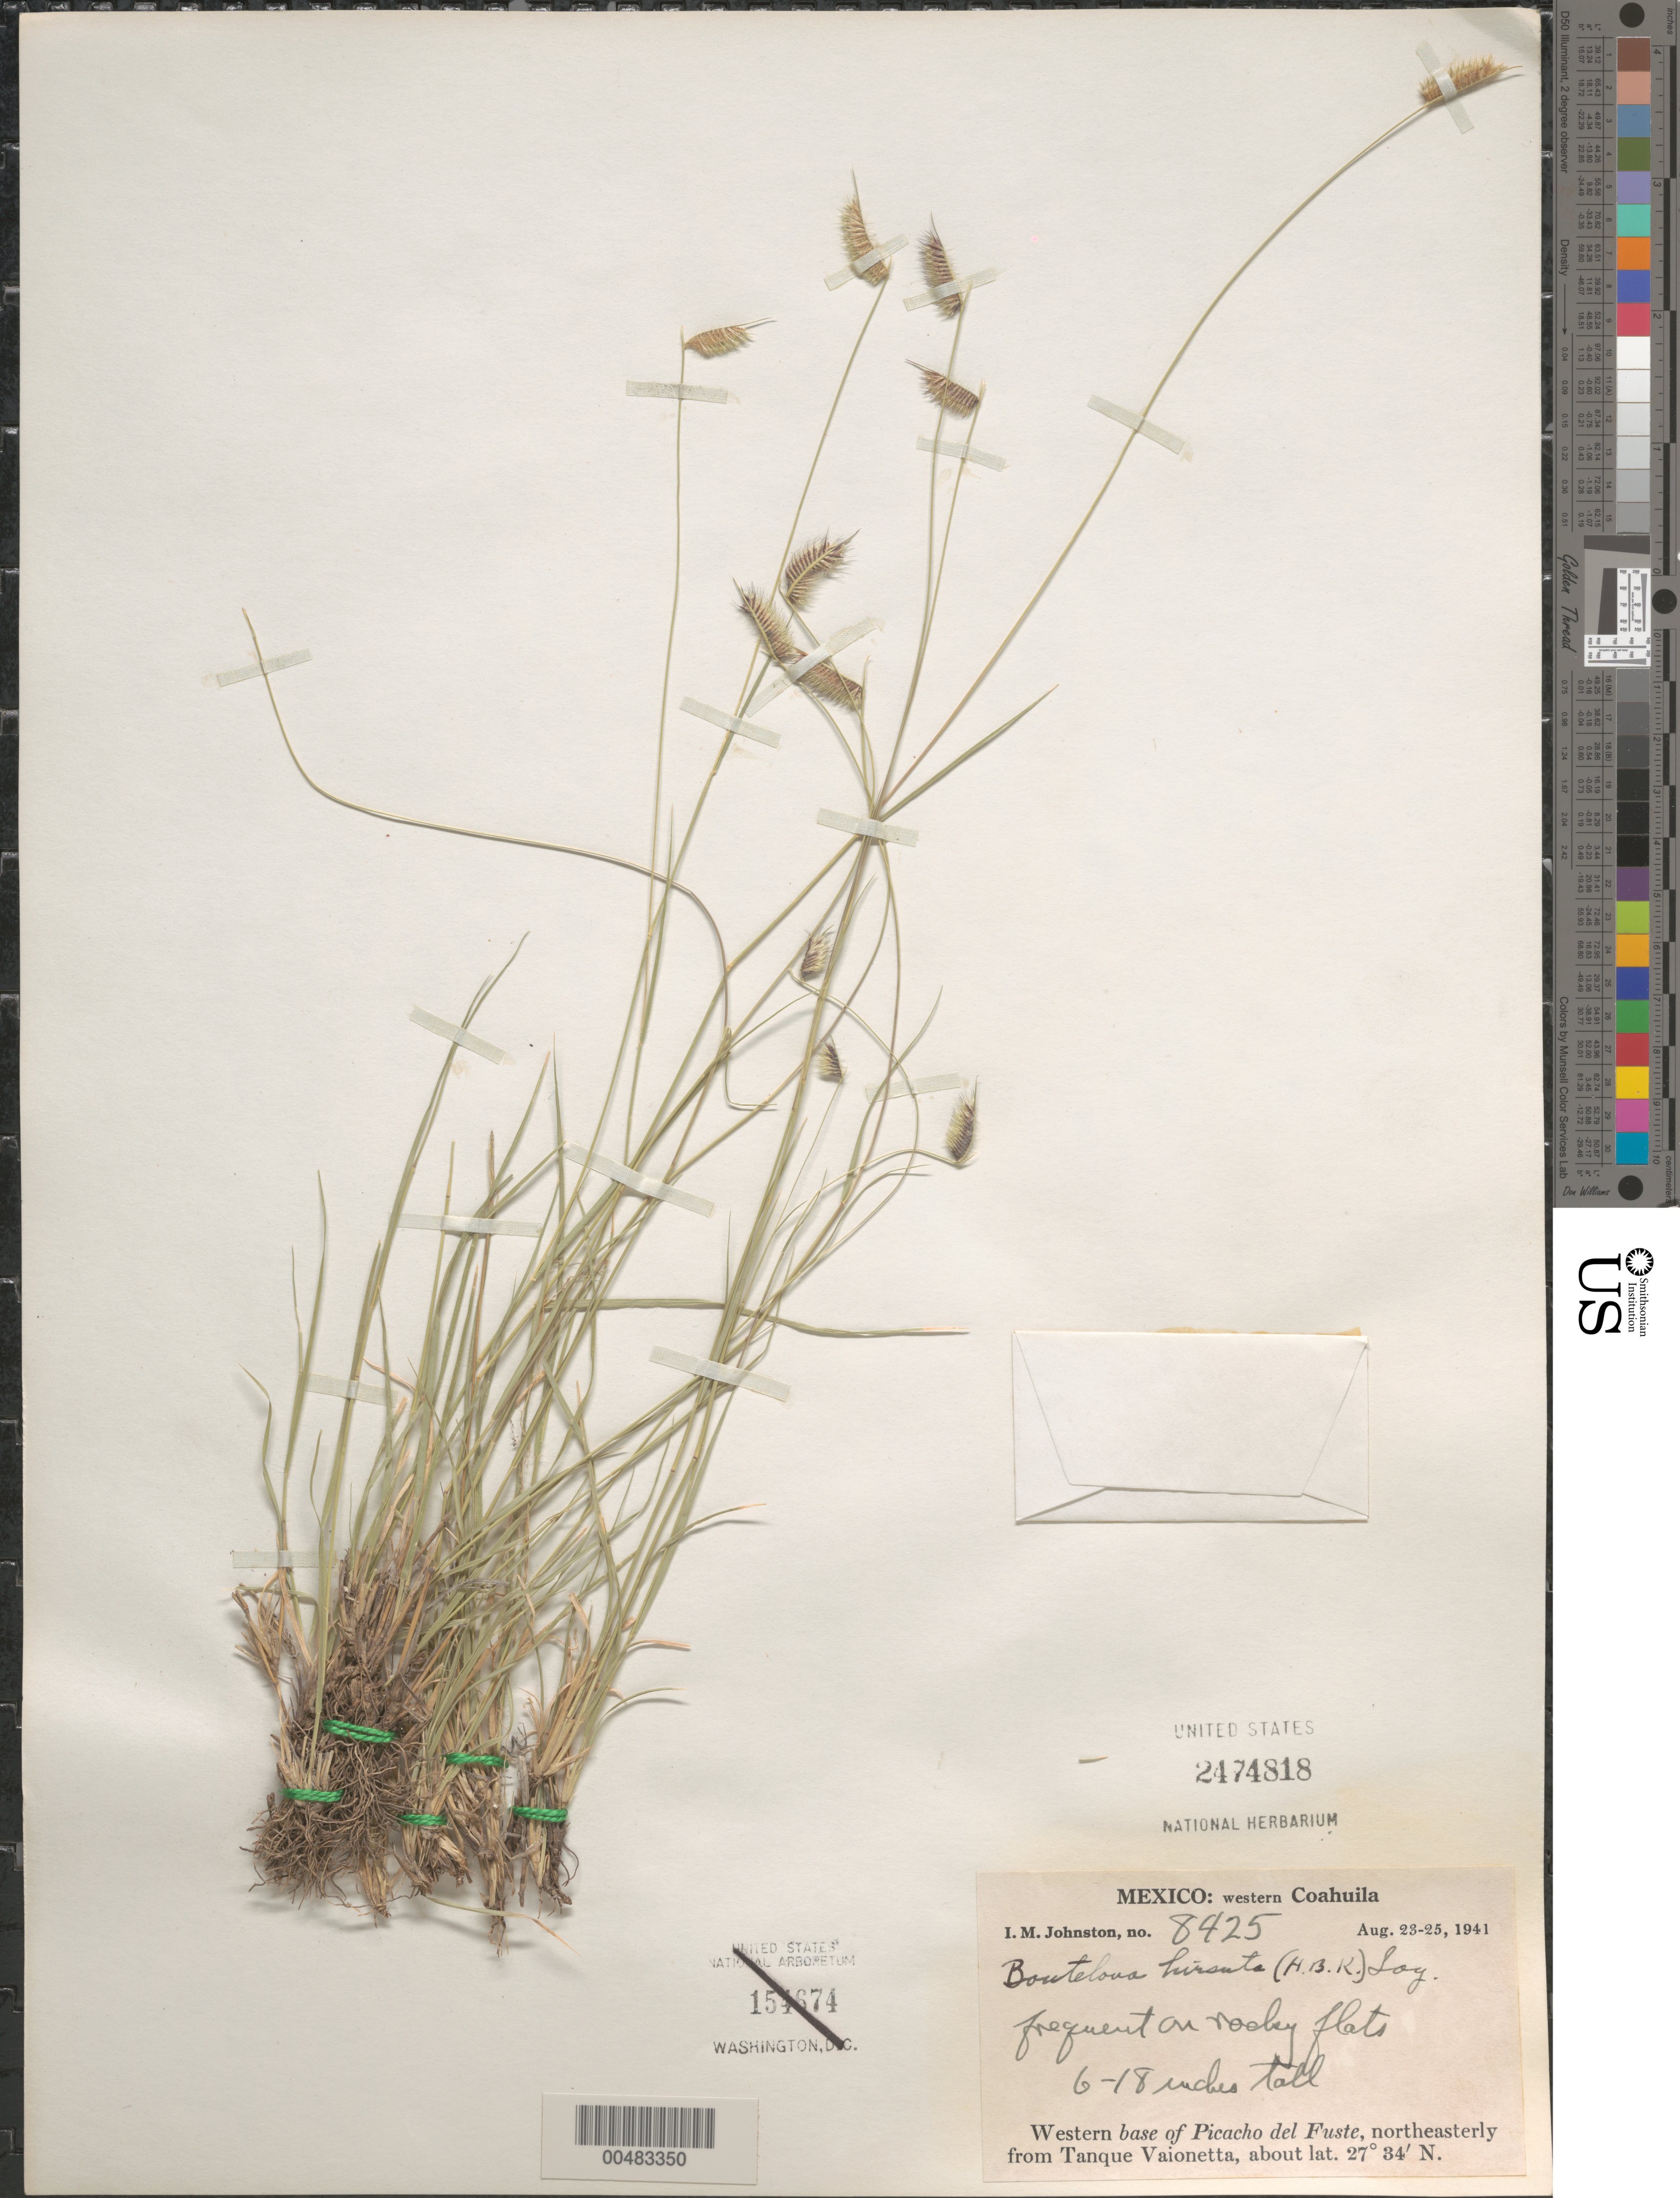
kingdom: Plantae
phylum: Tracheophyta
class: Liliopsida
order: Poales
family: Poaceae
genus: Bouteloua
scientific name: Bouteloua hirsuta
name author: Lag.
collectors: I.M. Johnston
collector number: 8425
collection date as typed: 23 Aug 1941 to 25 Aug 1941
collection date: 1941-08-23/1941-08-25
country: Mexico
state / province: Coahuila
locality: Western Coahuila, W base of Picacho del Fuste, NE from Tanque Vaionetta (lat/long recorded as: lat=27:34:0:N long=:::W)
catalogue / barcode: US 2474818